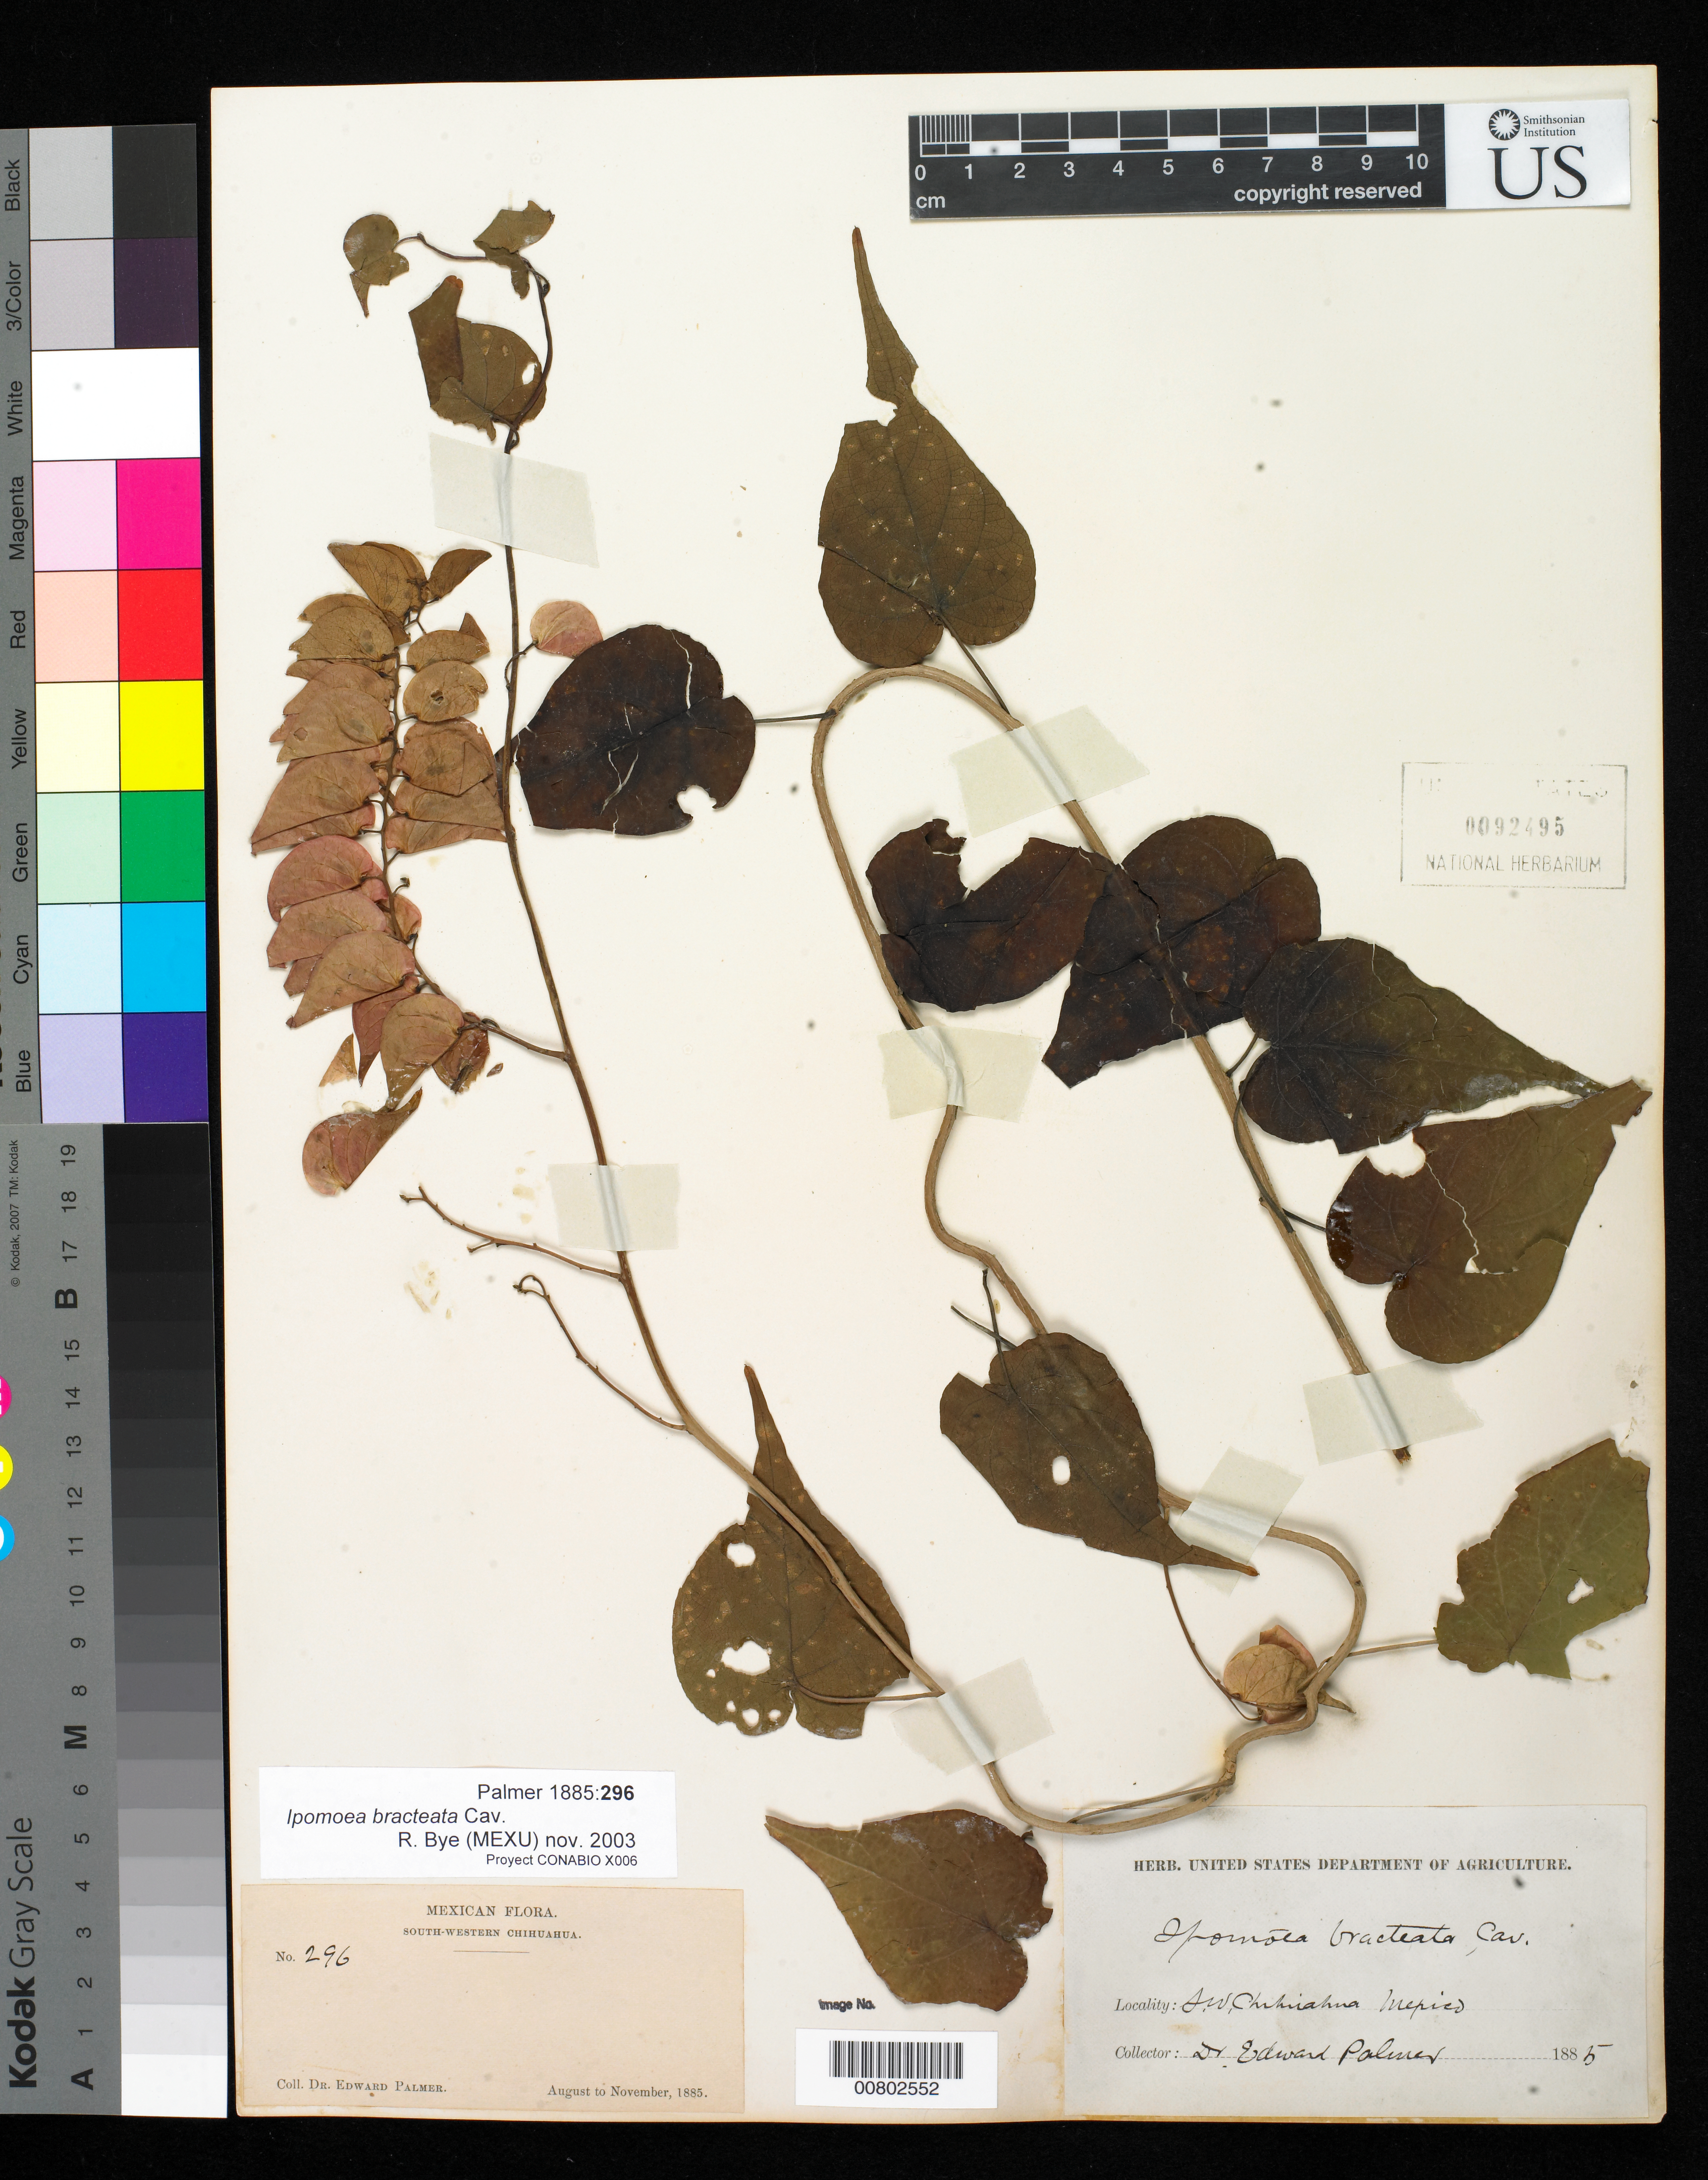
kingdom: Plantae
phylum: Tracheophyta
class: Magnoliopsida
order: Solanales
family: Convolvulaceae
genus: Ipomoea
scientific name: Ipomoea bracteata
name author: Cav.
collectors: E. Palmer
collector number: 296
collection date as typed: Aug 1885 to -- Nov 1885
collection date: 1885-08/1885-11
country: Mexico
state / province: Chihuahua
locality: SW Chihuahua.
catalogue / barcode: US 92495